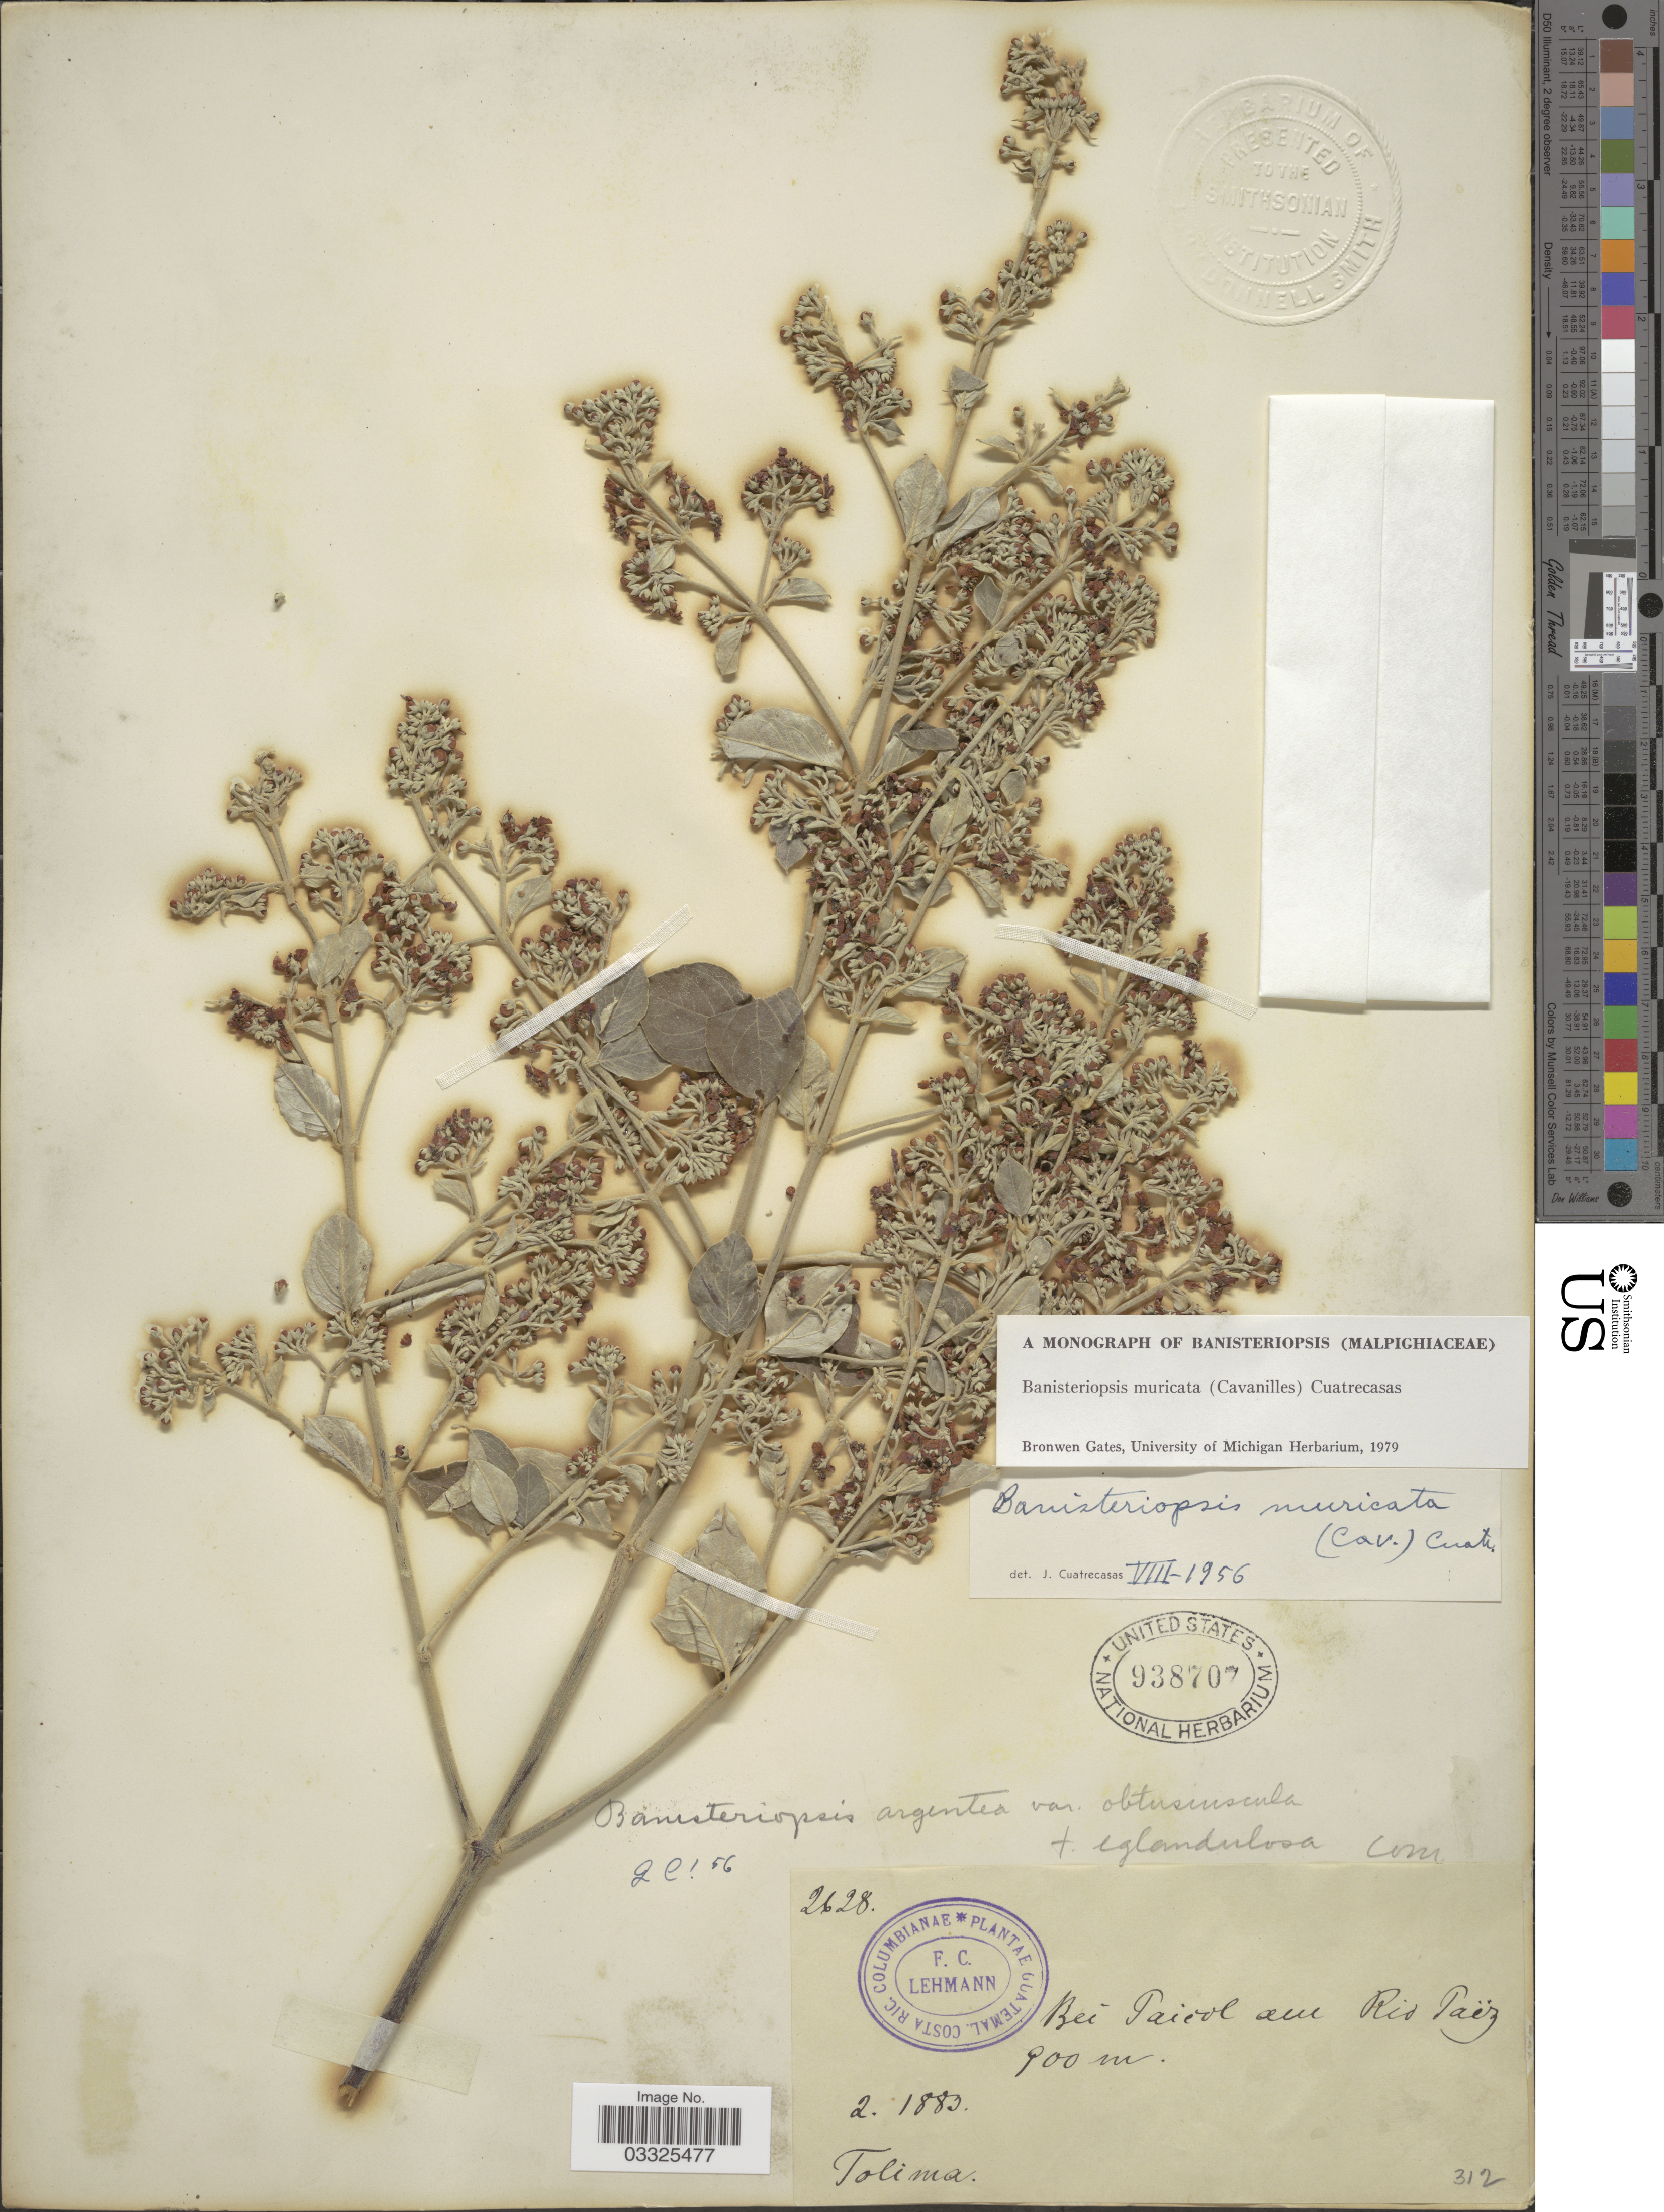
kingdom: Plantae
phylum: Tracheophyta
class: Magnoliopsida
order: Malpighiales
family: Malpighiaceae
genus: Banisteriopsis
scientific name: Banisteriopsis muricata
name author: (Cav.) Cuatrec.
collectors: F. C. Lehmann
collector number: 2628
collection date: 1883-02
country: Colombia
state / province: Tolima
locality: Bei Paicol am Rio Paëz.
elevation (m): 900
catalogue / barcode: US 938707